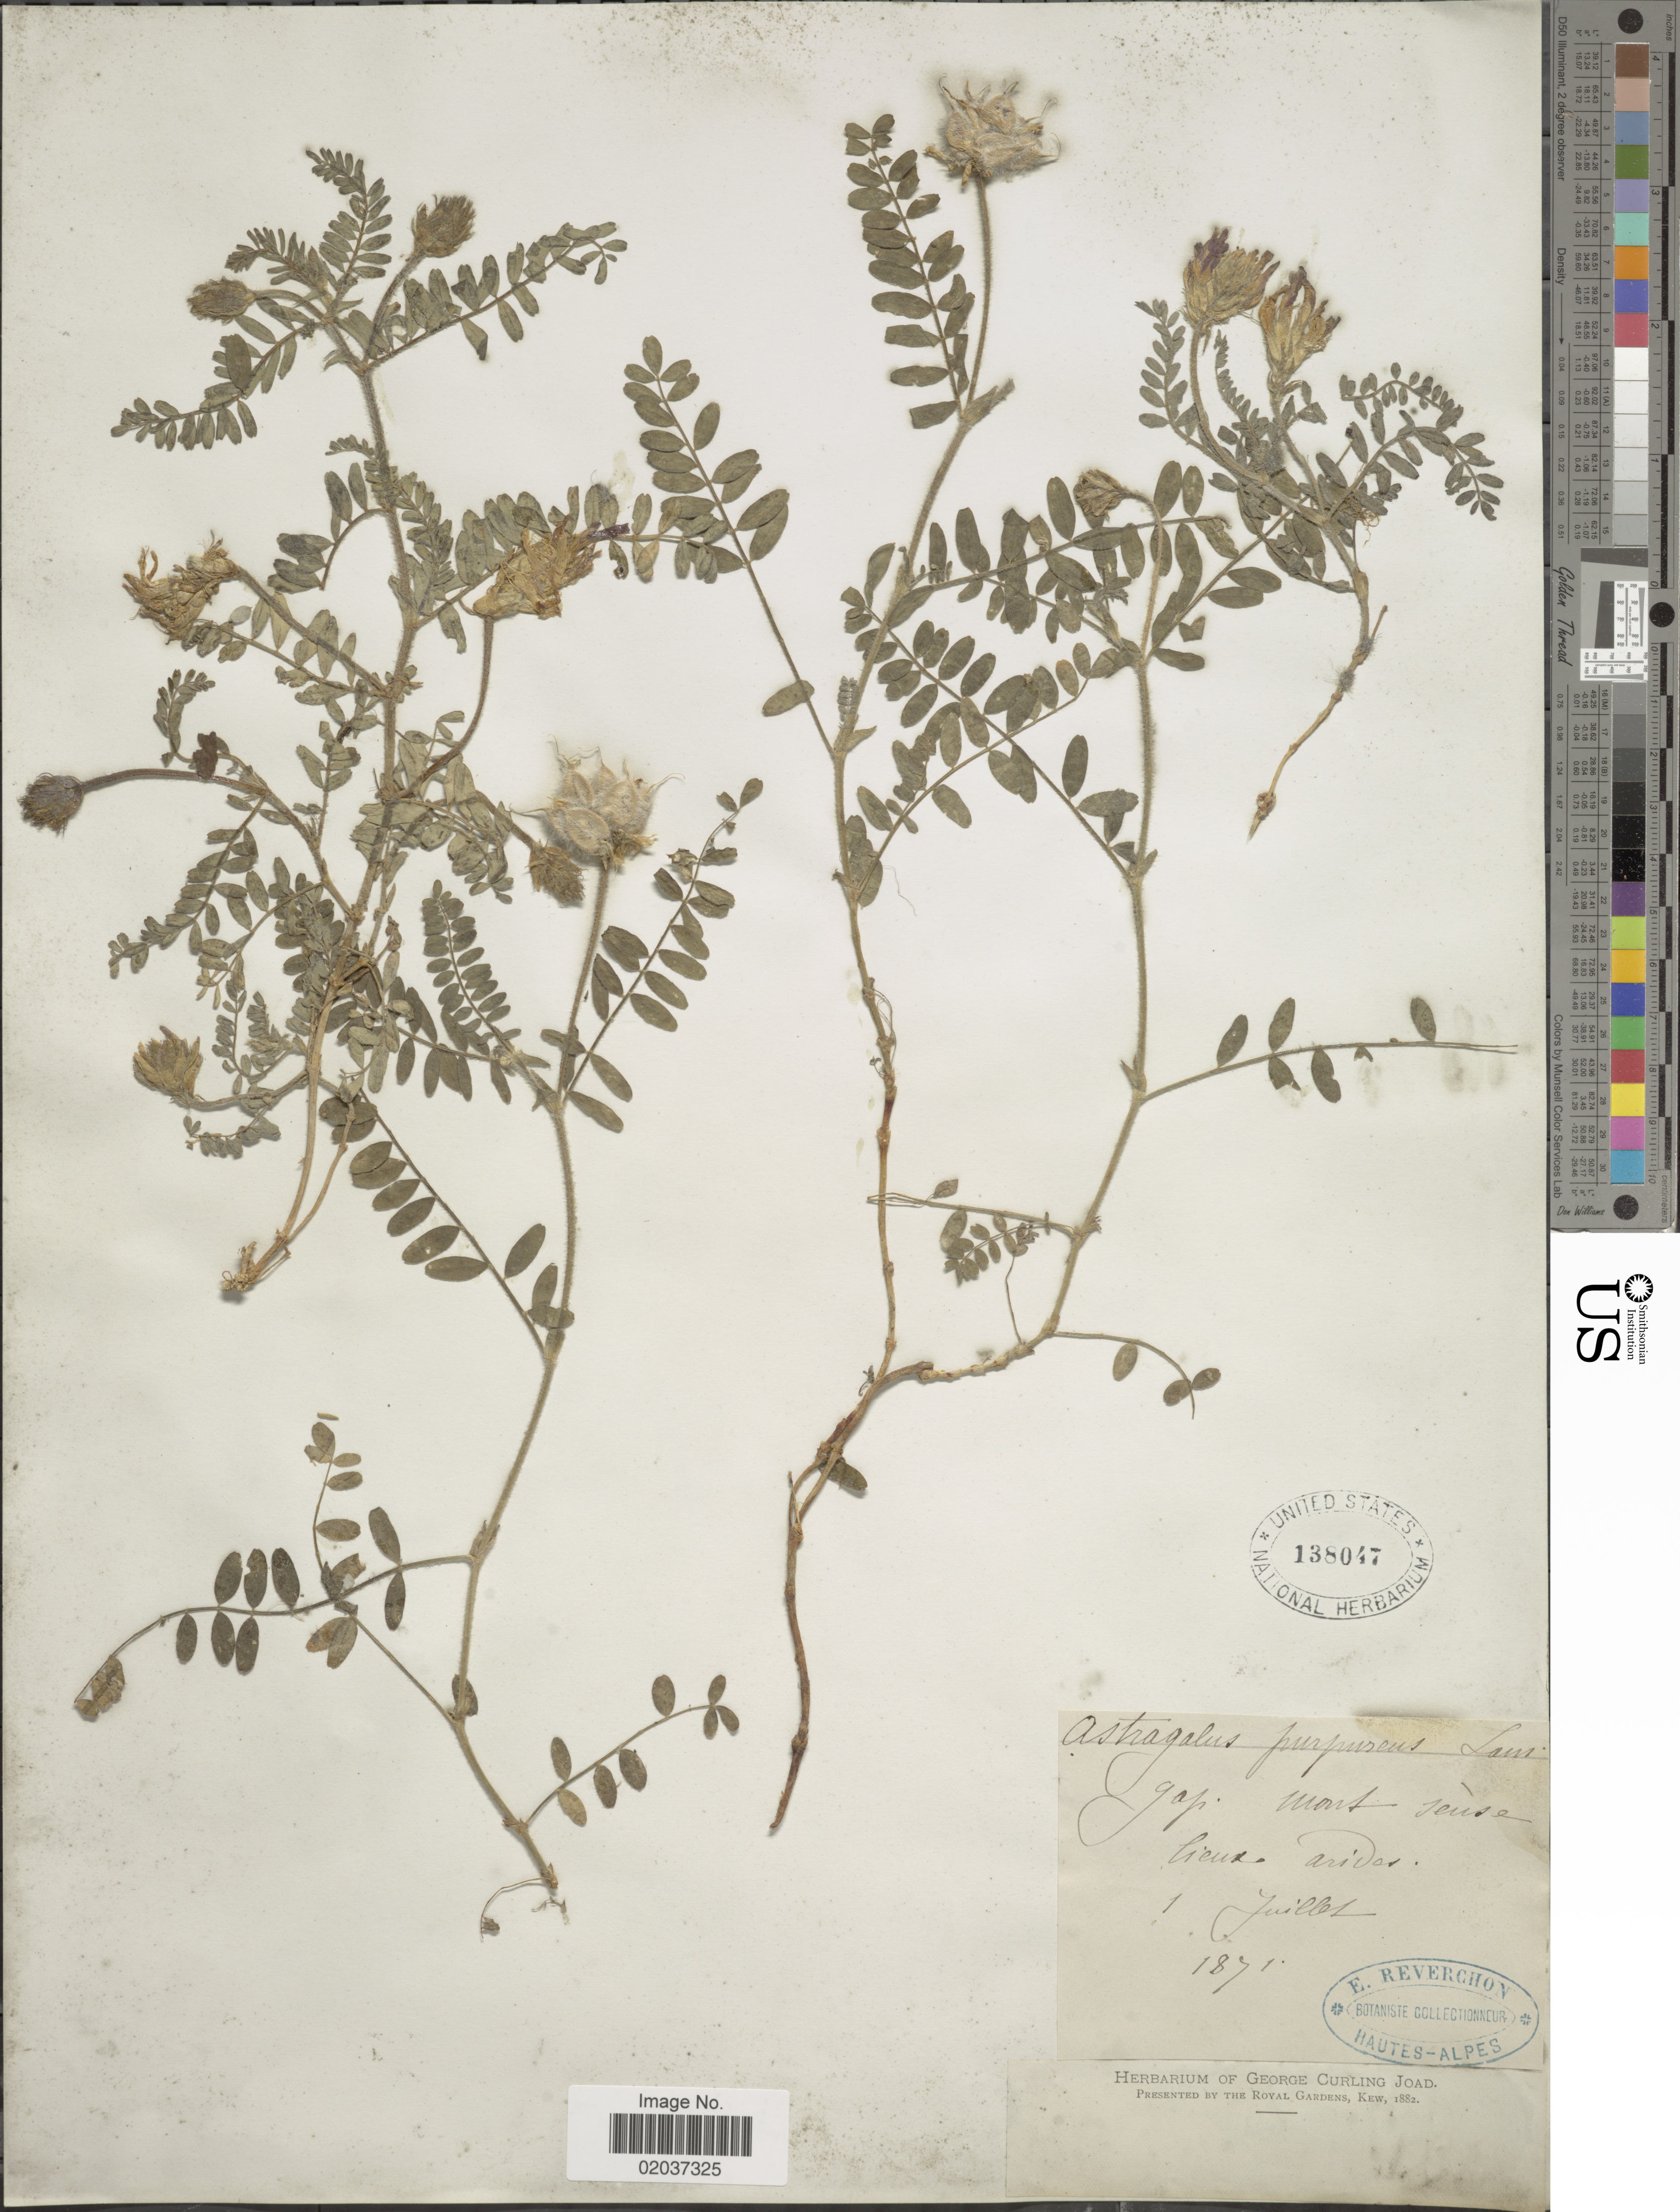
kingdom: Plantae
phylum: Tracheophyta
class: Magnoliopsida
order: Fabales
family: Fabaceae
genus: Astragalus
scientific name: Astragalus purpureus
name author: Lam.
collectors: E. Reverchon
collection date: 1871-07-01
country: France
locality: Gap, mont souse lieux arides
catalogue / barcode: US 138047